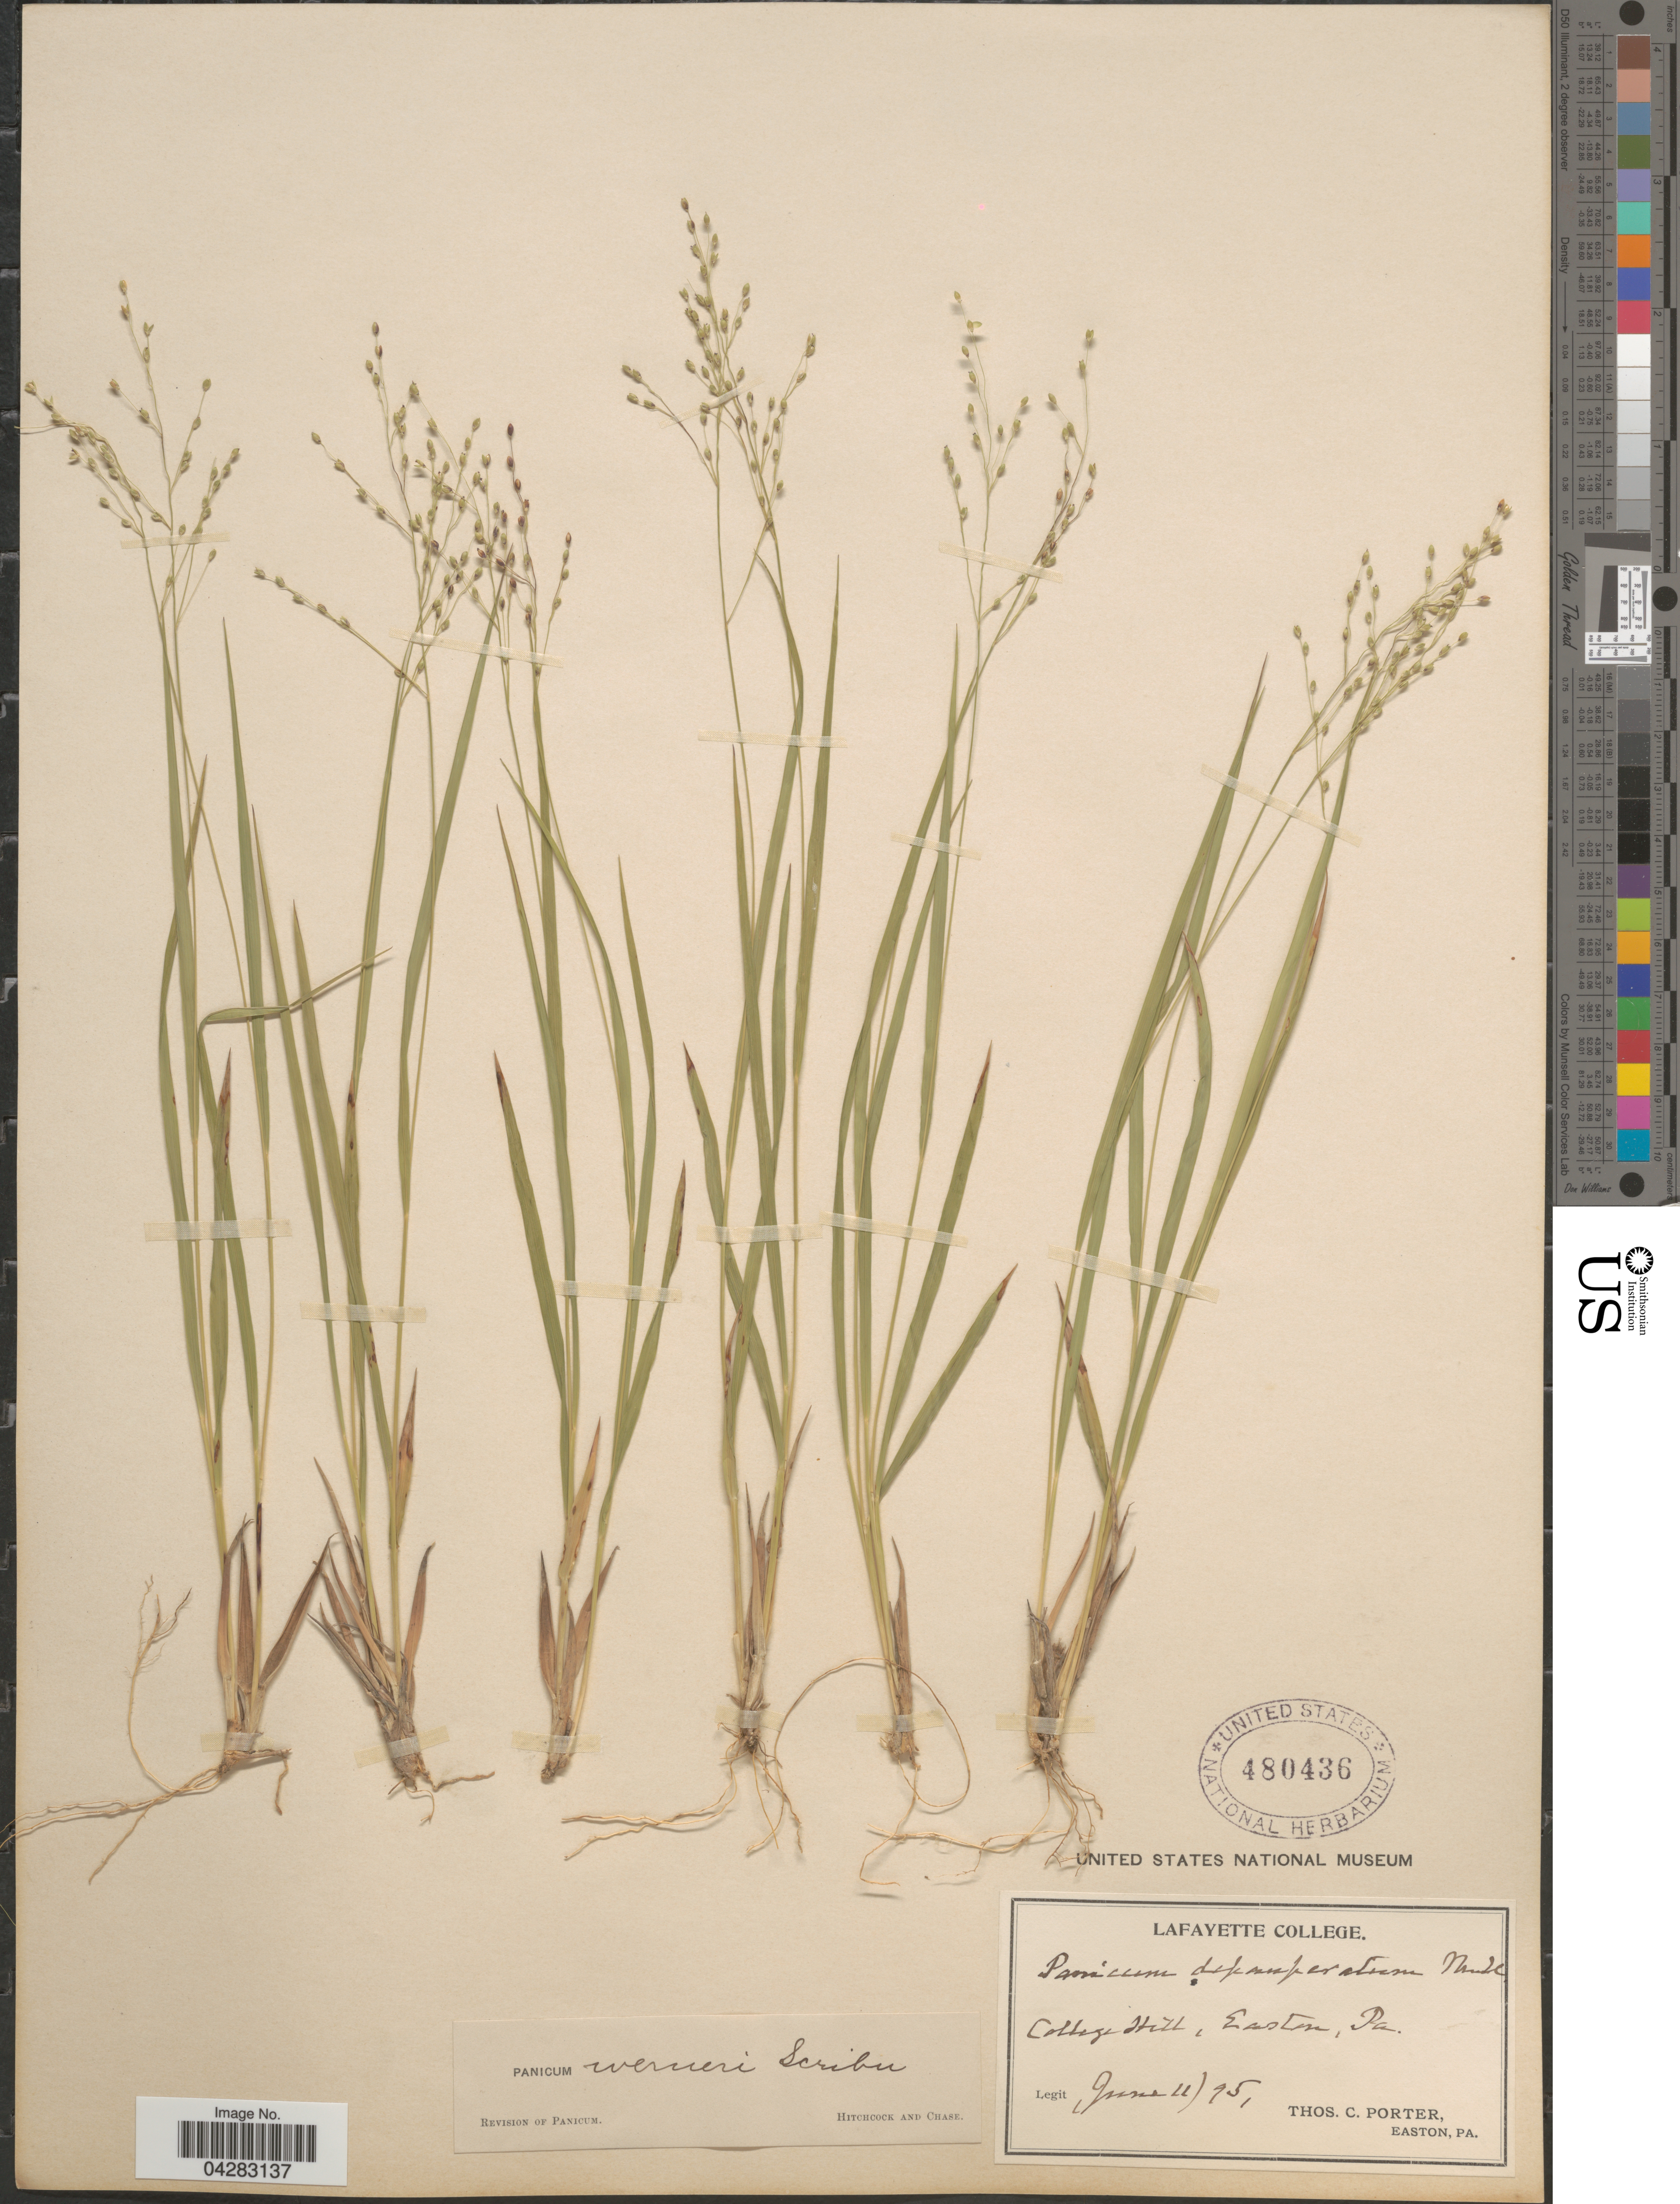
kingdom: Plantae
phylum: Tracheophyta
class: Liliopsida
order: Poales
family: Poaceae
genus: Dichanthelium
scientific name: Dichanthelium linearifolium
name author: (Scribn.) Gould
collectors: T. Porter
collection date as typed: Transcribed d/m/y: 11/6/95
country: United States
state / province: Pennsylvania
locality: College Hill, Easton.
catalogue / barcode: US 480436